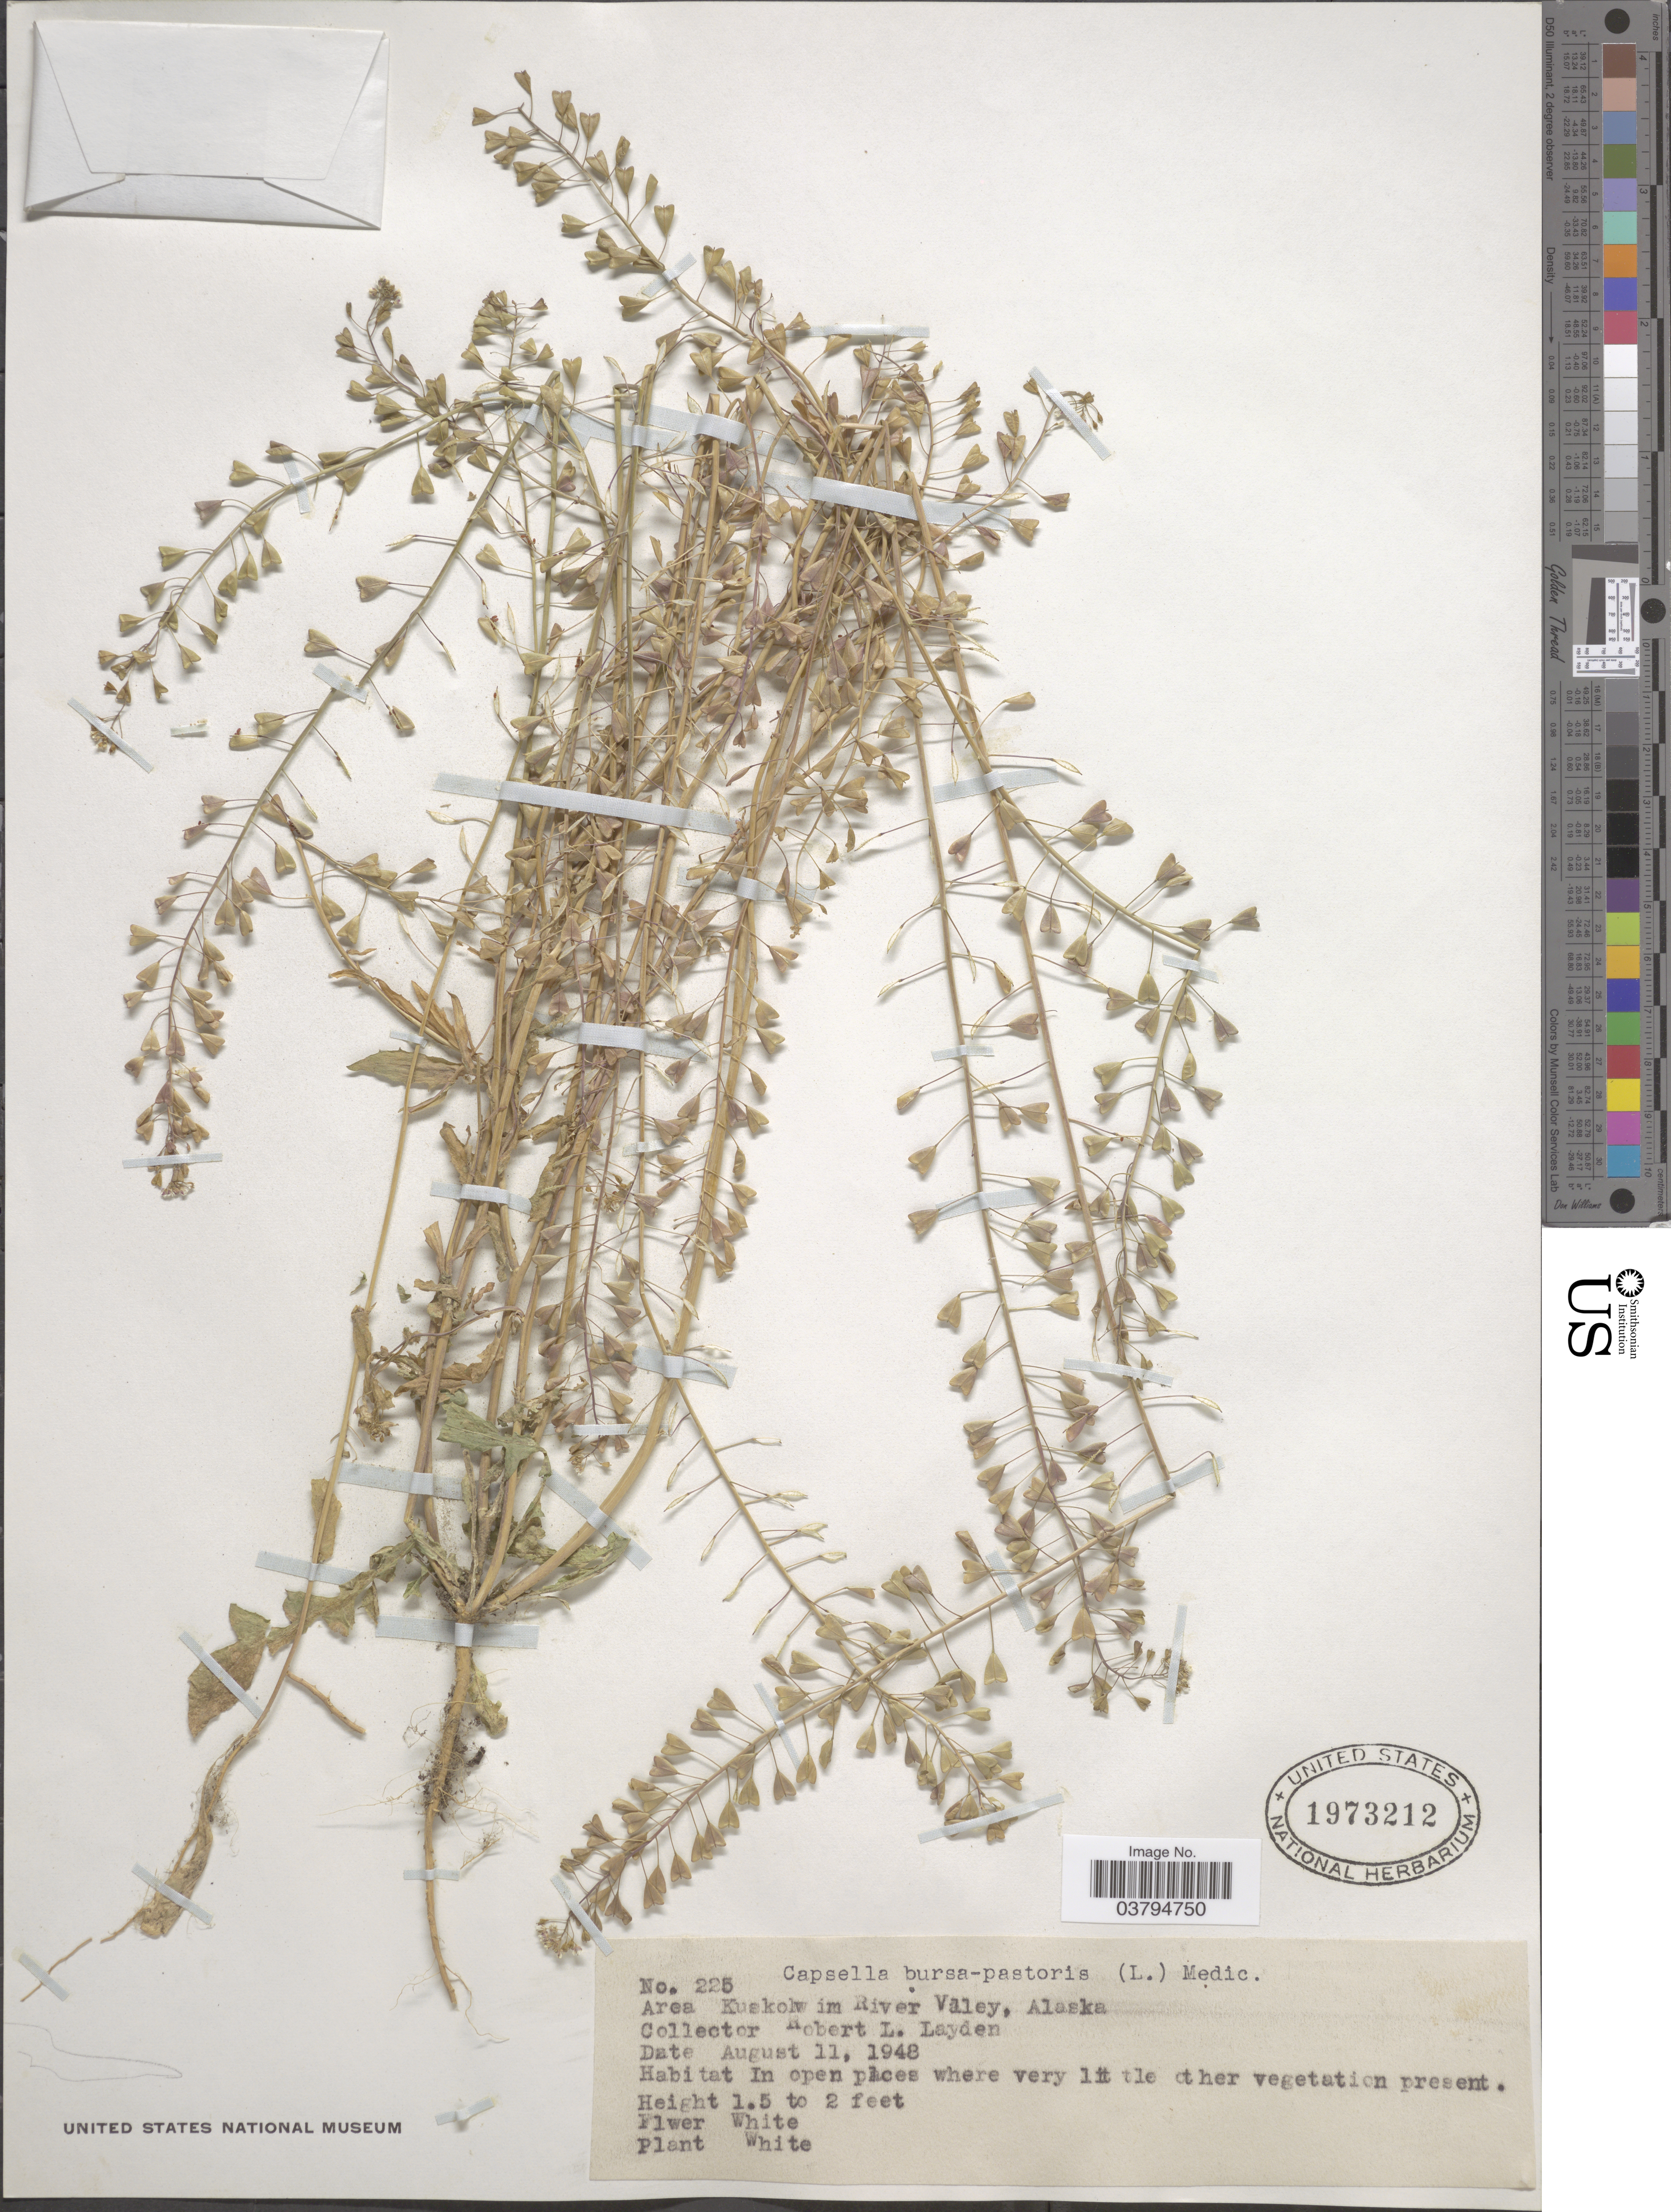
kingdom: Plantae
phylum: Tracheophyta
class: Magnoliopsida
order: Brassicales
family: Brassicaceae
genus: Capsella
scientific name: Capsella bursa-pastoris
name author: (L.) Medik.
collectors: R. Layden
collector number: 225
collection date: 1948-08-11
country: United States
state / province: Alaska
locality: Area Kuskolv im River Valey.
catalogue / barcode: US 1973212